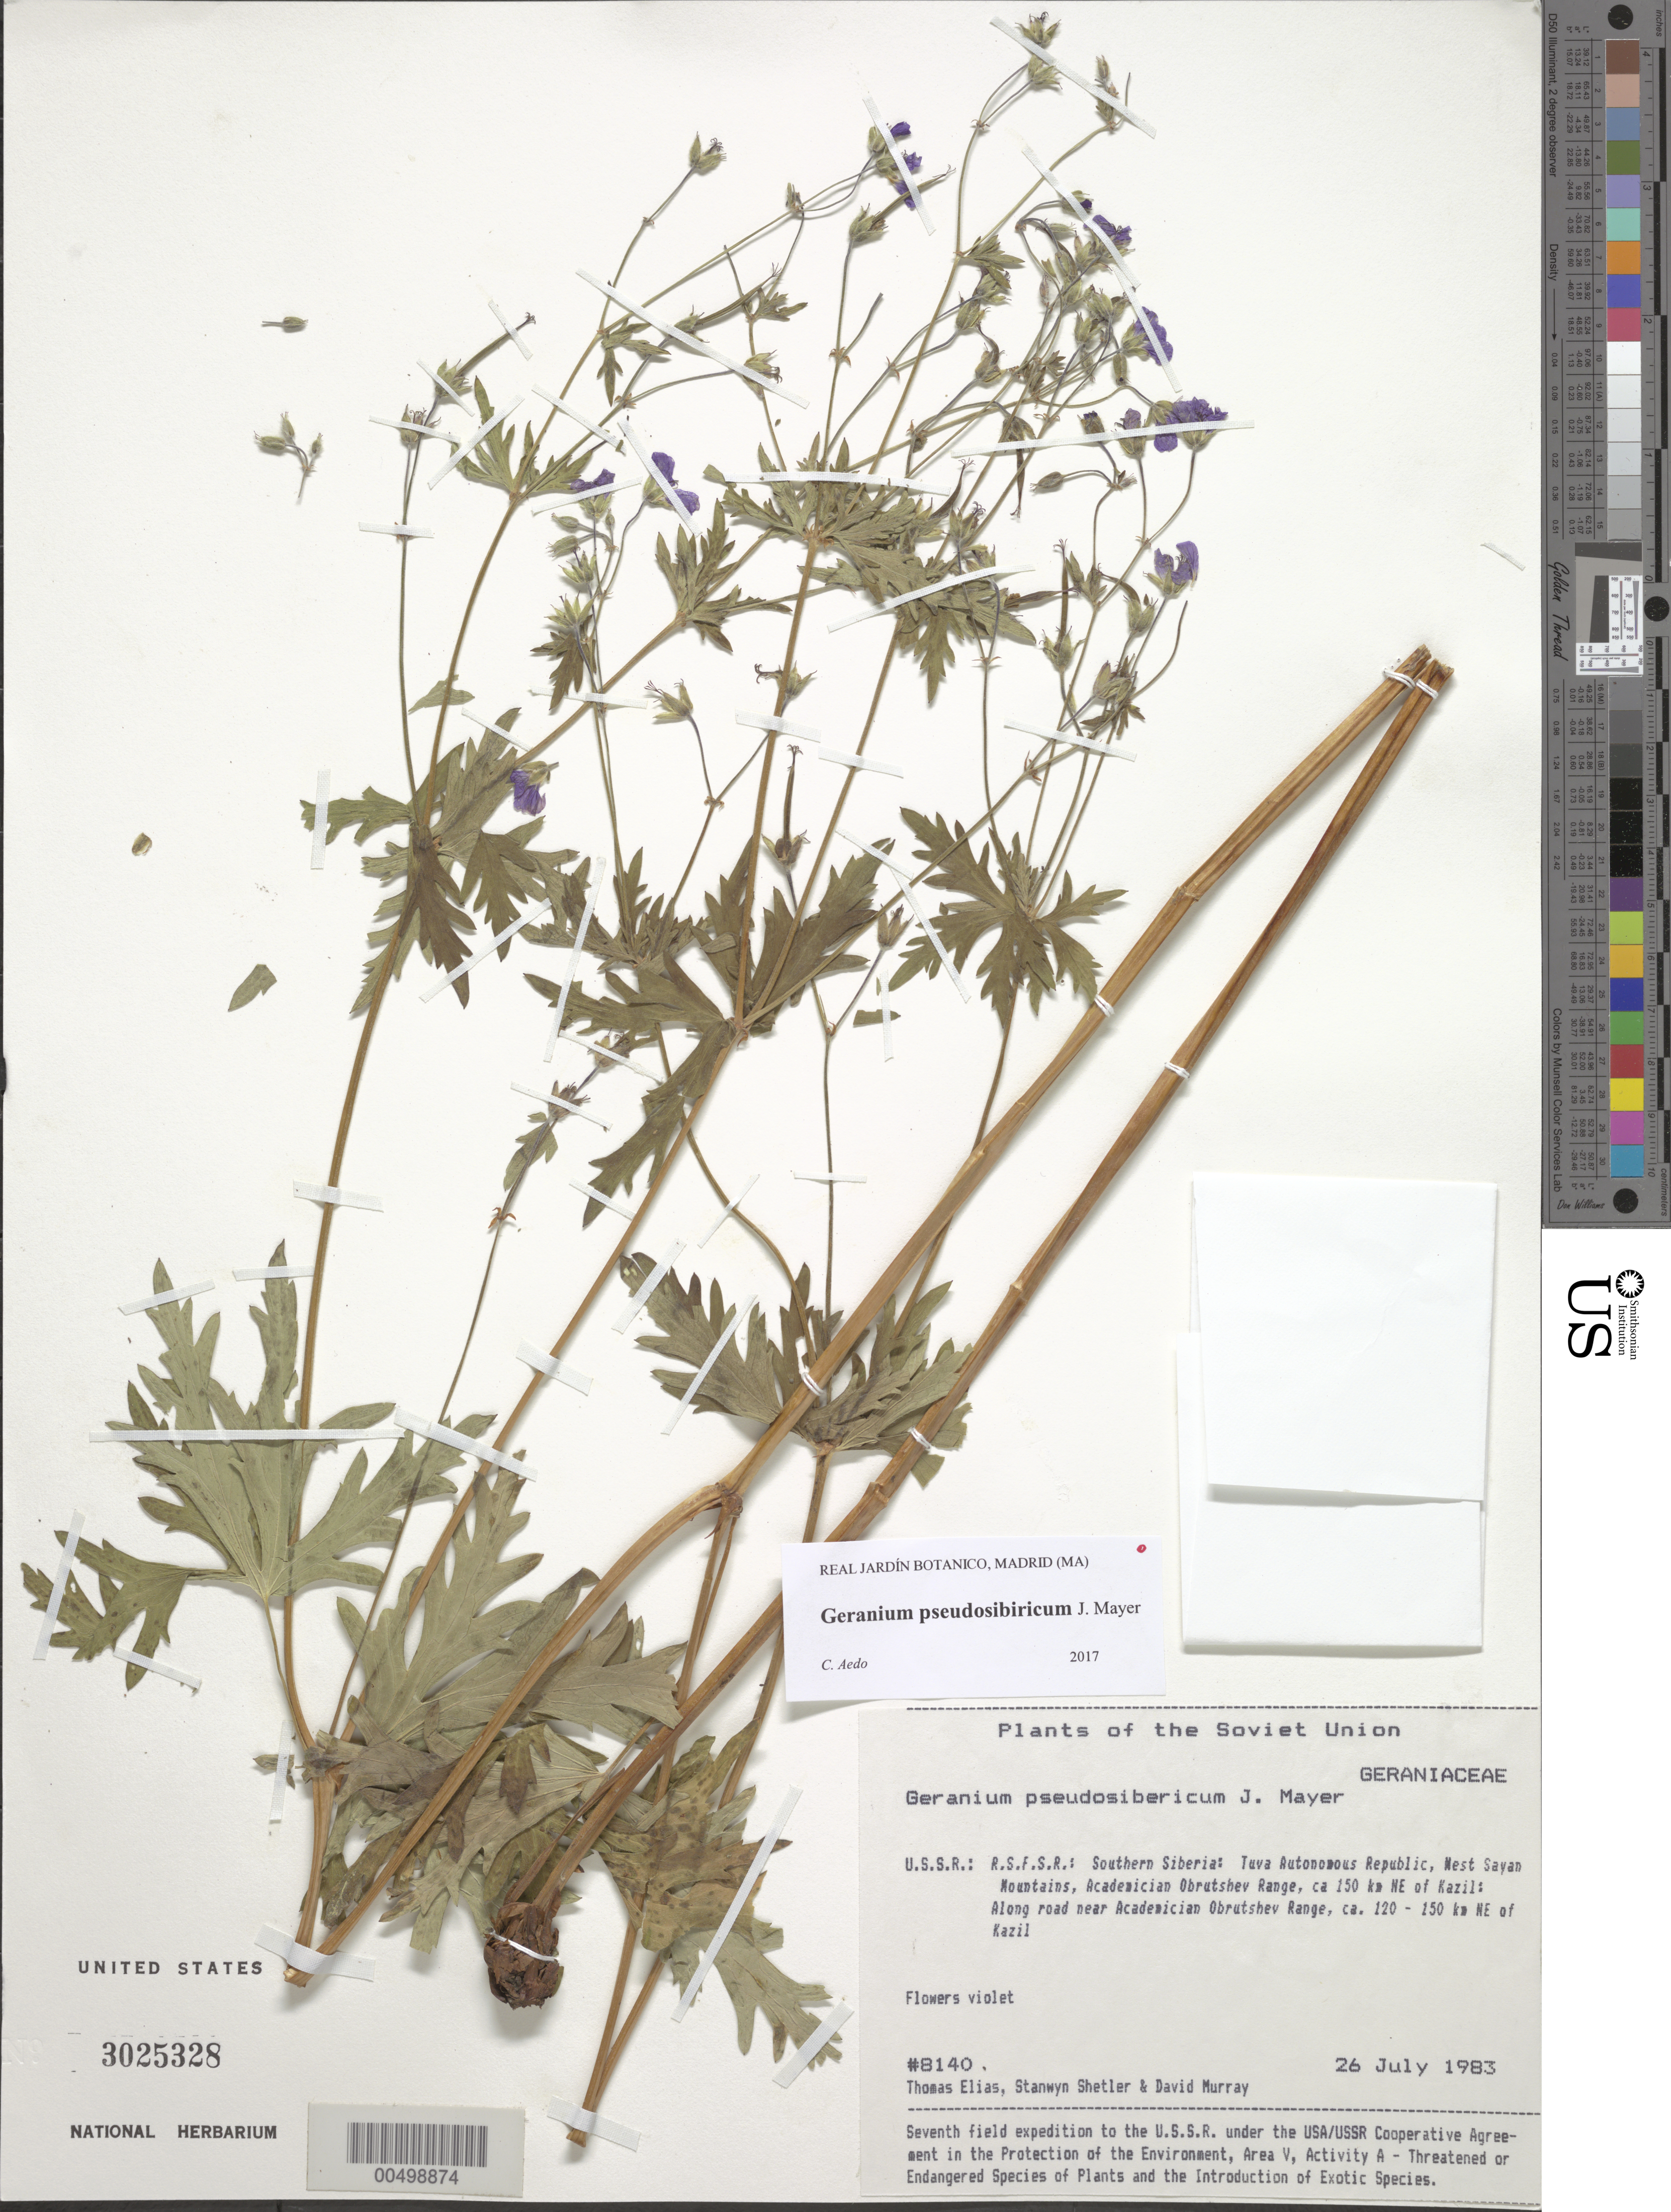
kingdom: Plantae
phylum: Tracheophyta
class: Magnoliopsida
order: Geraniales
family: Geraniaceae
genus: Geranium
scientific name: Geranium pseudosibiricum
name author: J. Mayer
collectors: T. Elias, S. Shetler & D. F. Murray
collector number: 8140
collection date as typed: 26 Jul 1983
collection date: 1983-07-26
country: Russian Federation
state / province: Tuva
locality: West Sayan Mountains, along road near Academician Obrutshev Range, ca. 120-150 km NE of Kazil [Kyzyl]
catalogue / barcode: US 3025328